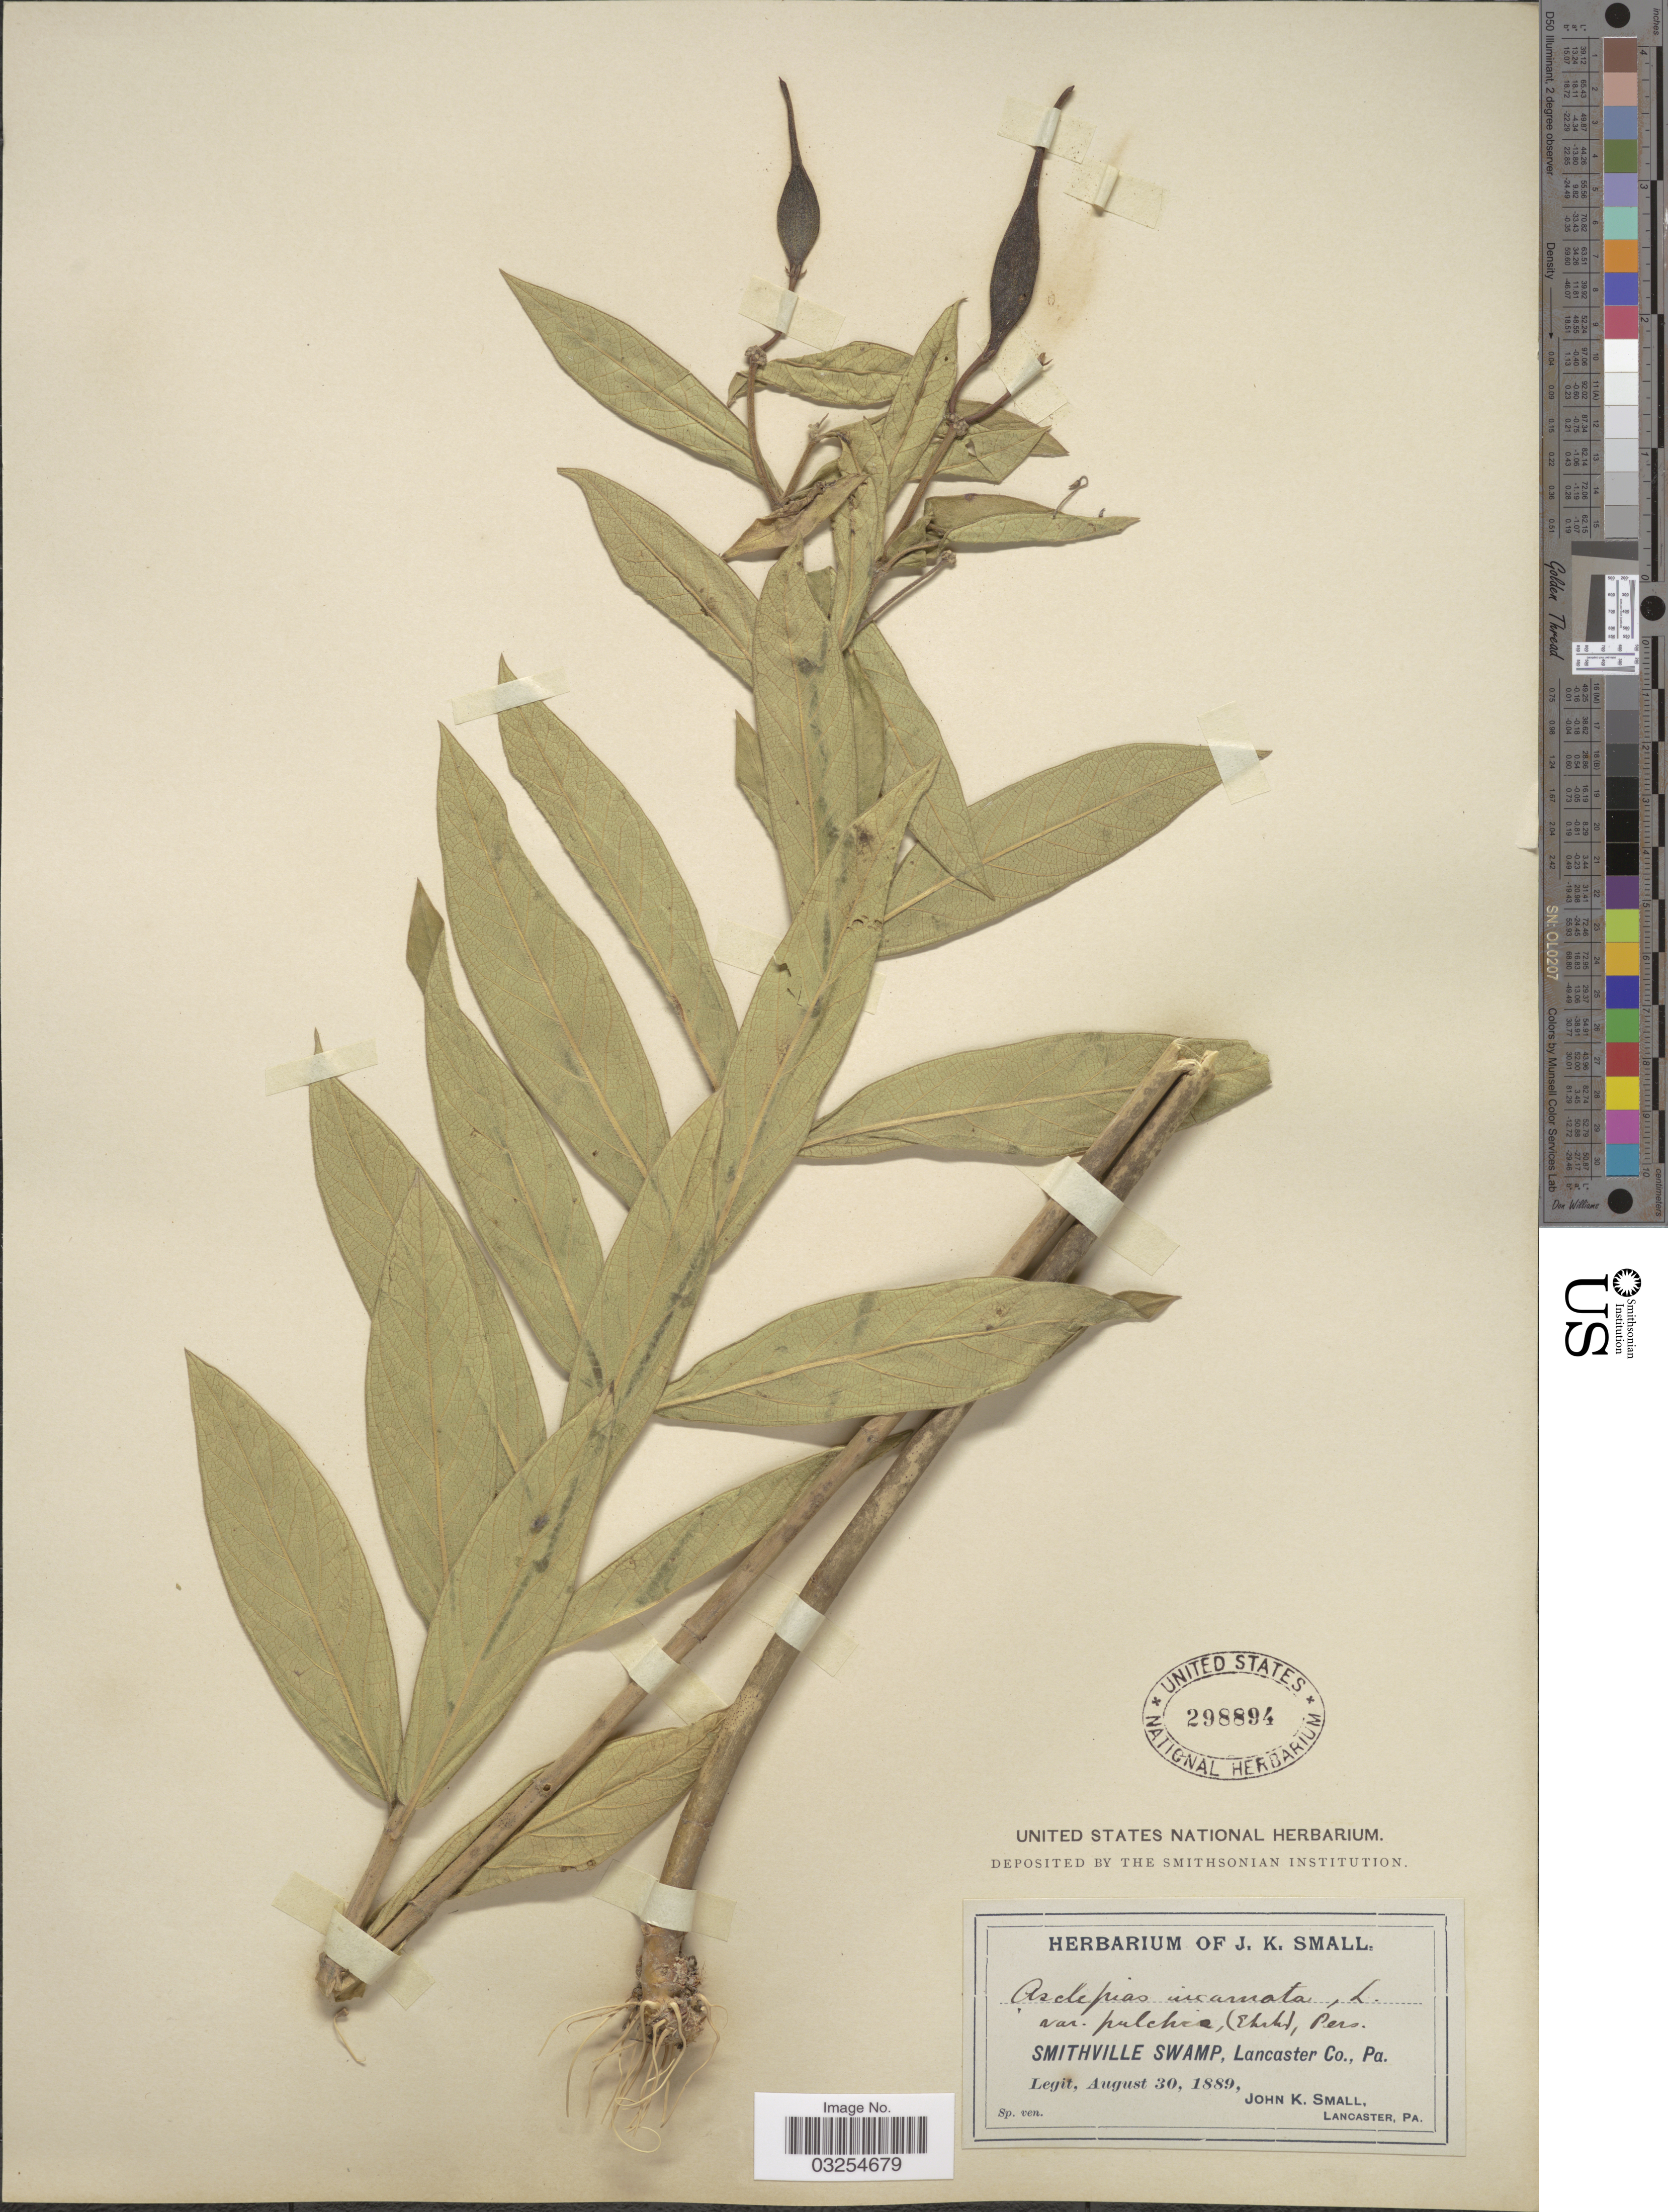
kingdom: Plantae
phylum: Tracheophyta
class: Magnoliopsida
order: Gentianales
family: Apocynaceae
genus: Asclepias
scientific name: Asclepias incarnata subsp. pulchra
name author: (Ehrh. ex Willd.) Woodson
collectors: J. K. Small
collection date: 1889-08-30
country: United States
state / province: Pennsylvania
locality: Smithville Swamp, Lancaster Co.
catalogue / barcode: US 298894